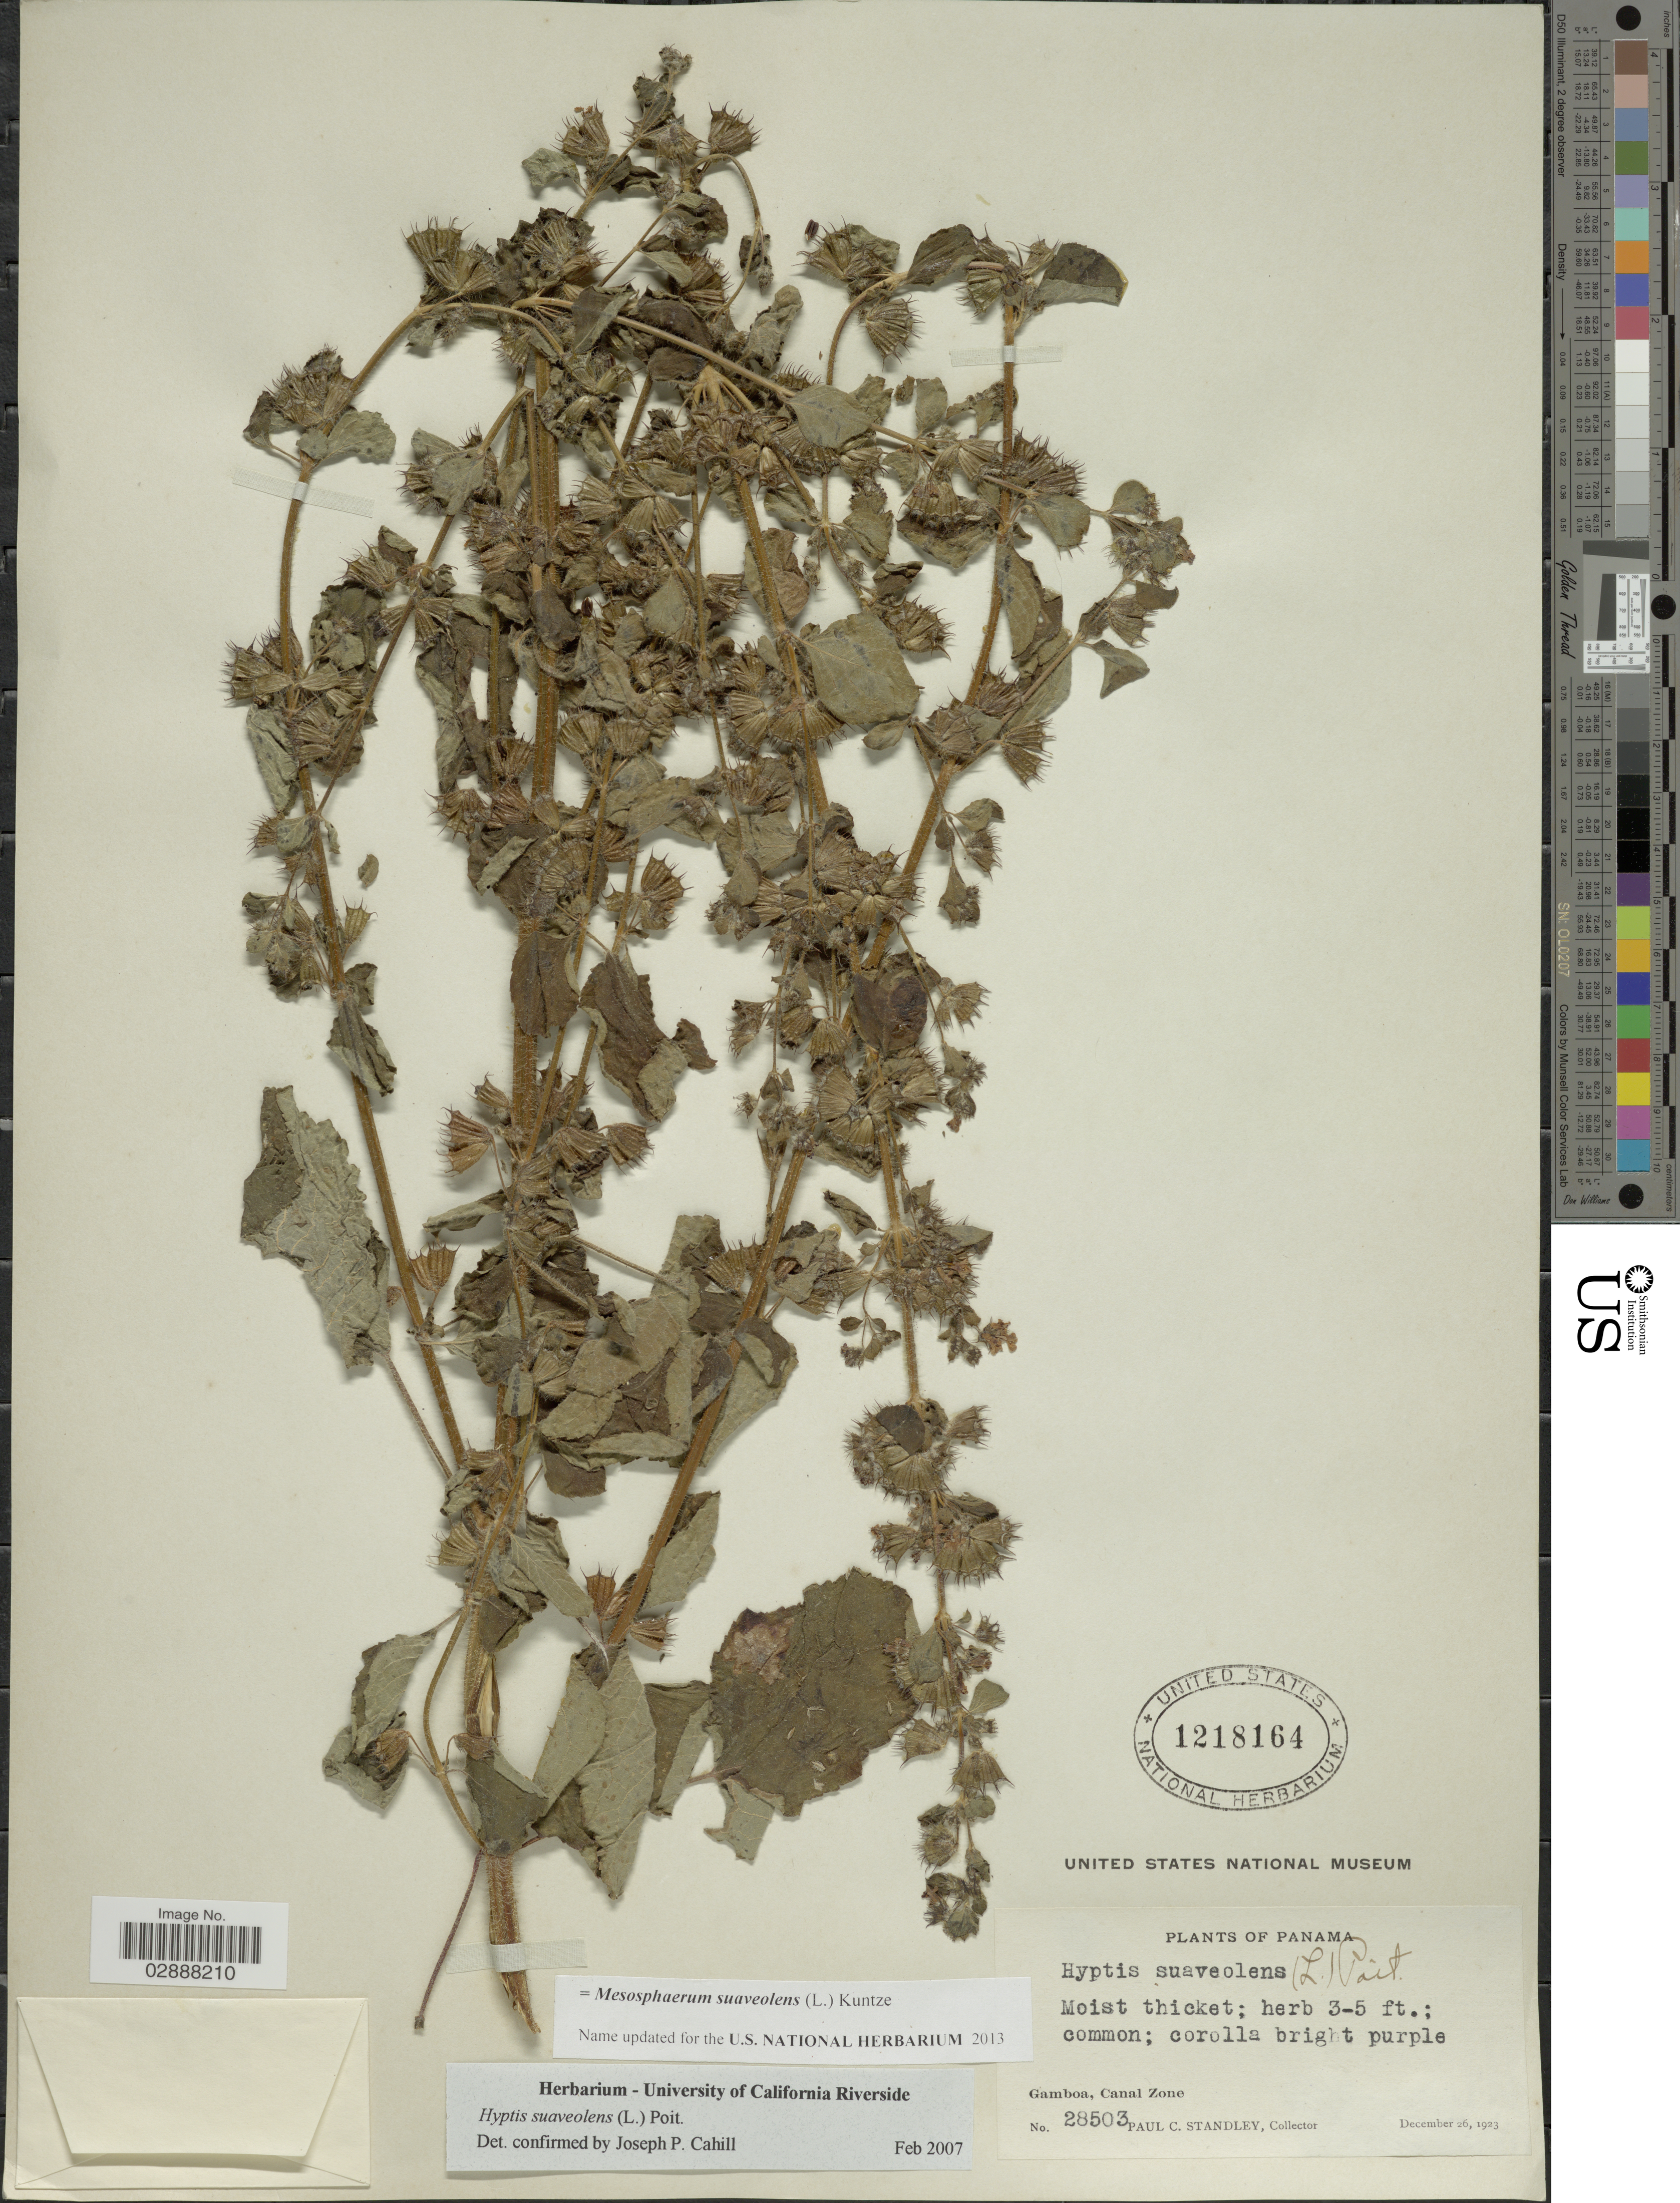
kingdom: Plantae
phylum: Tracheophyta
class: Magnoliopsida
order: Lamiales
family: Lamiaceae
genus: Mesosphaerum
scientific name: Mesosphaerum suaveolens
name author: (L.) Kuntze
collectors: P. C. Standley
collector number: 28503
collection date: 1923-12-26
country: Panama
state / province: Colón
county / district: Canal Zone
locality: Gamboa, Canal Zone.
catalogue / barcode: US 1218164